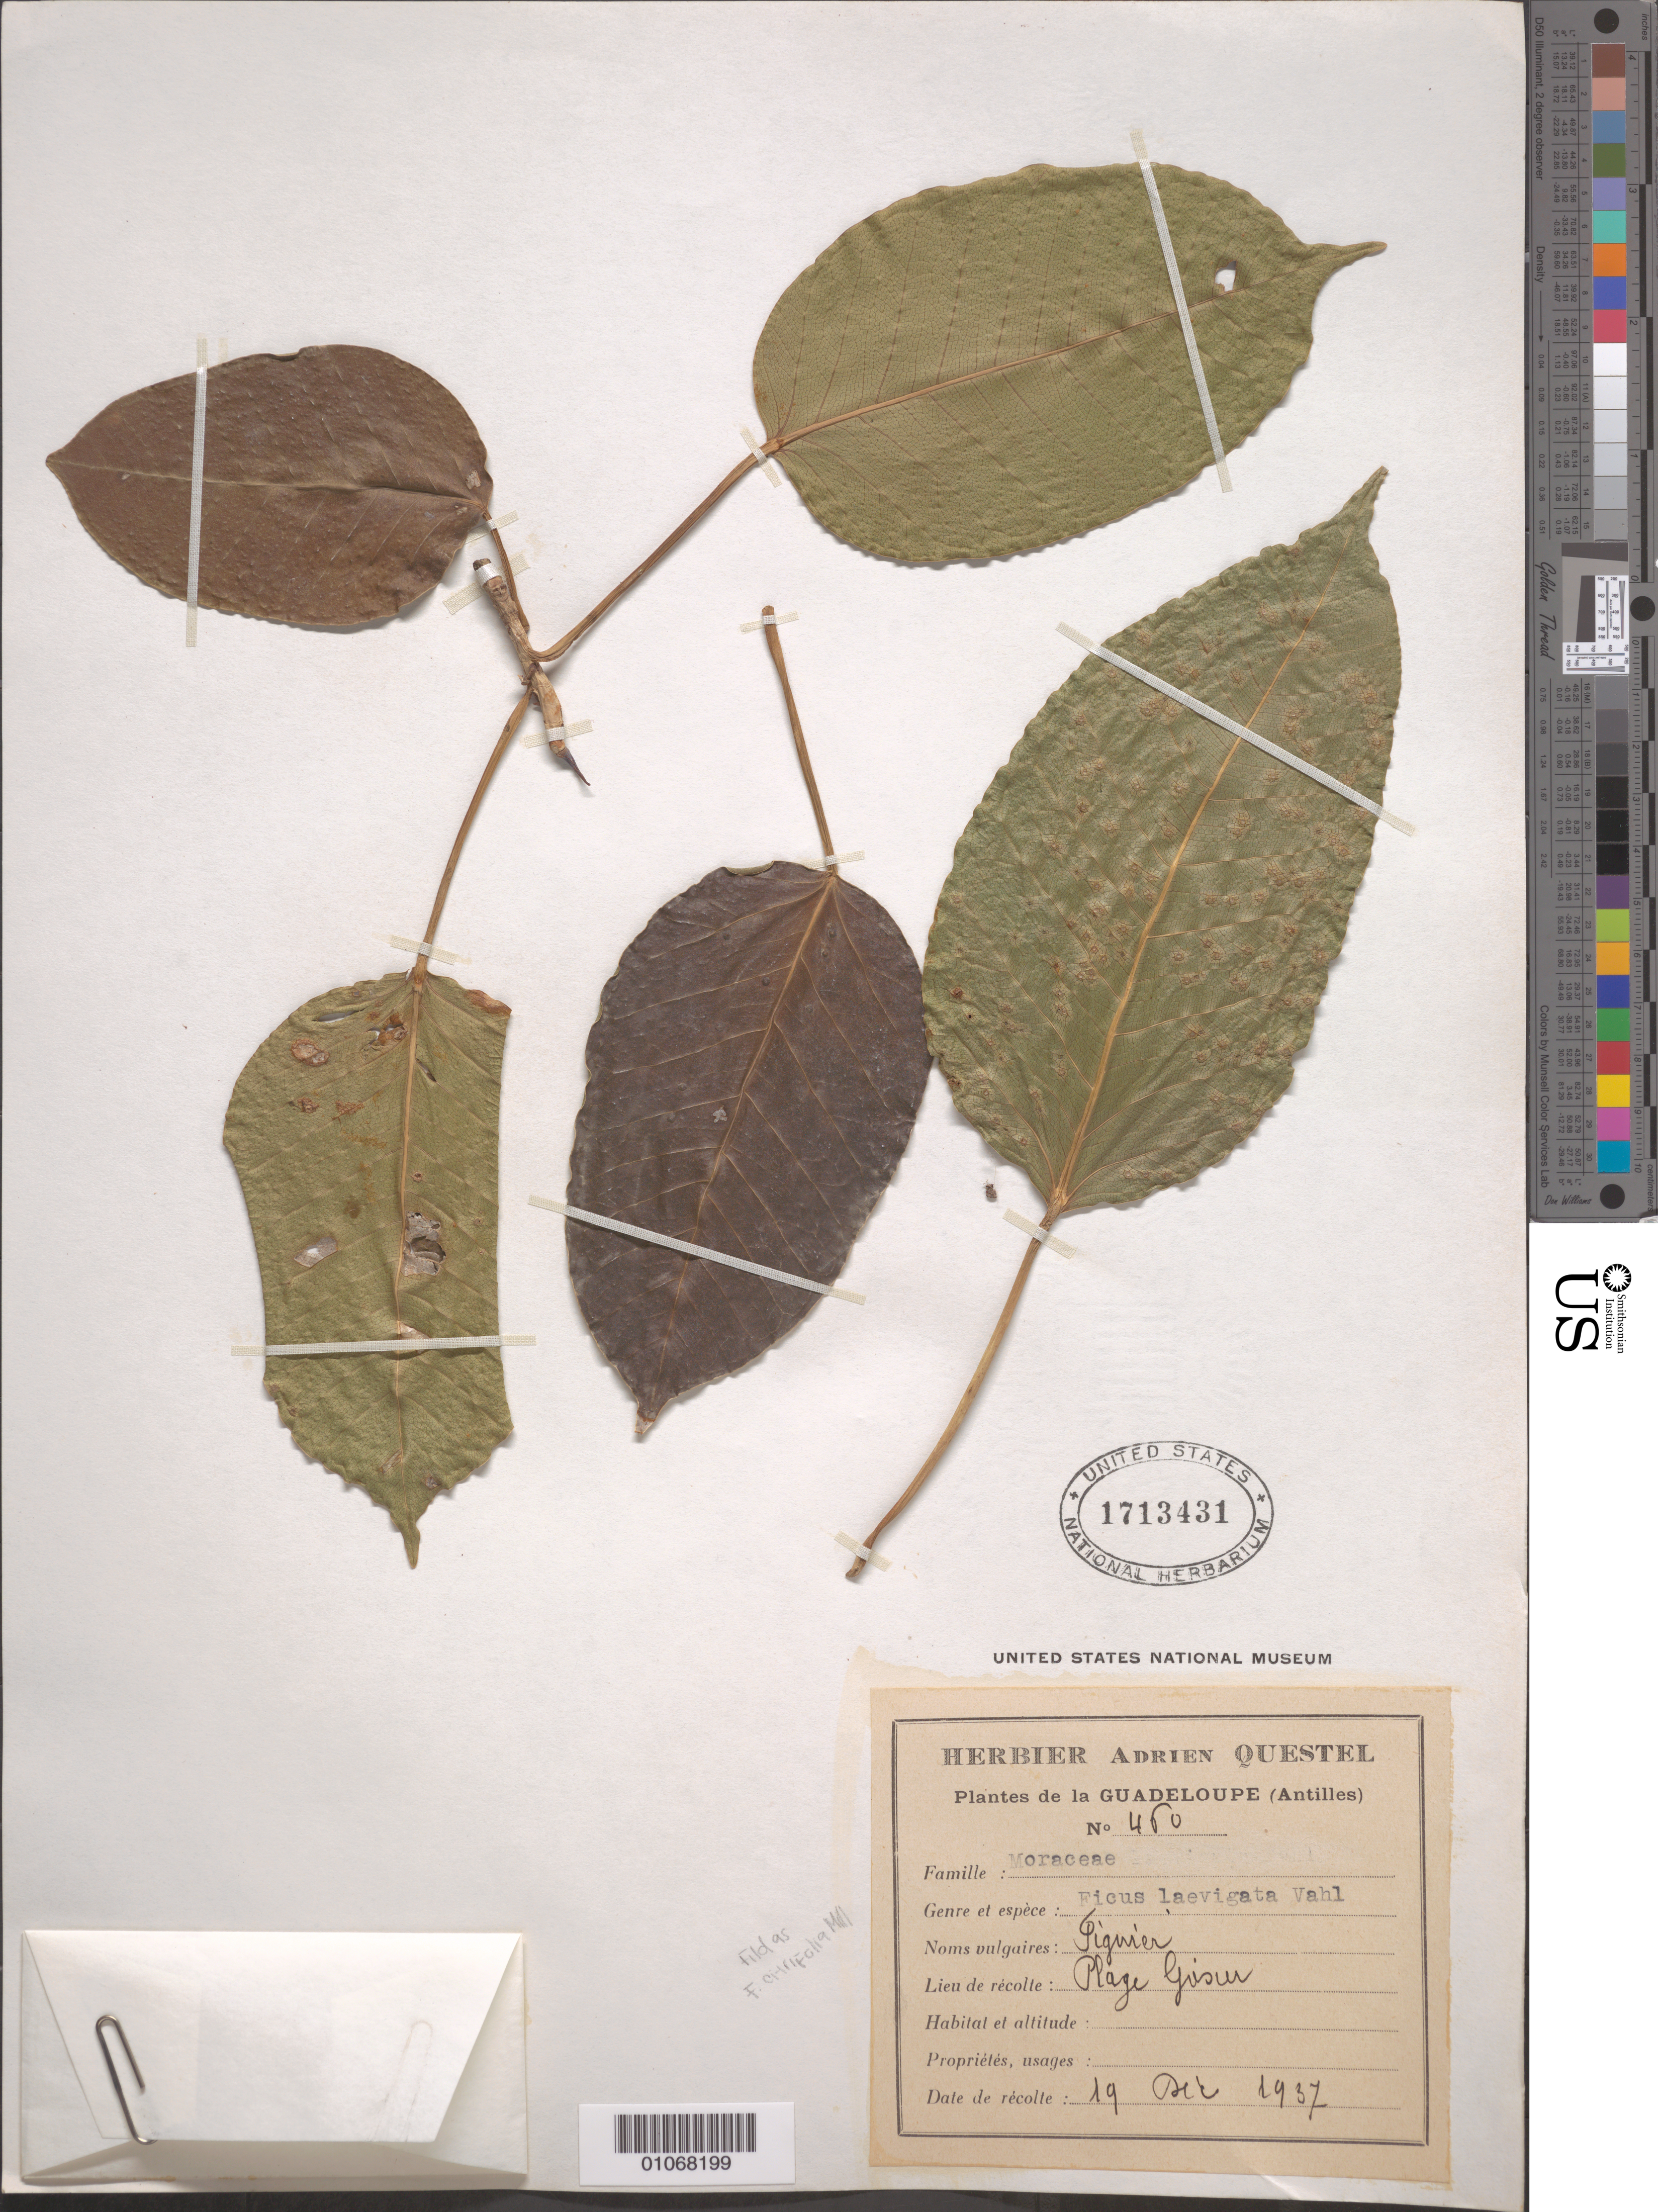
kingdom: Plantae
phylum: Tracheophyta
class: Magnoliopsida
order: Rosales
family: Moraceae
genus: Ficus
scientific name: Ficus citrifolia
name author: Mill.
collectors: A. Questel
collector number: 450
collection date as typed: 19 Dec 1937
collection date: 1937-12-19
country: Guadeloupe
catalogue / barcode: US 1713431